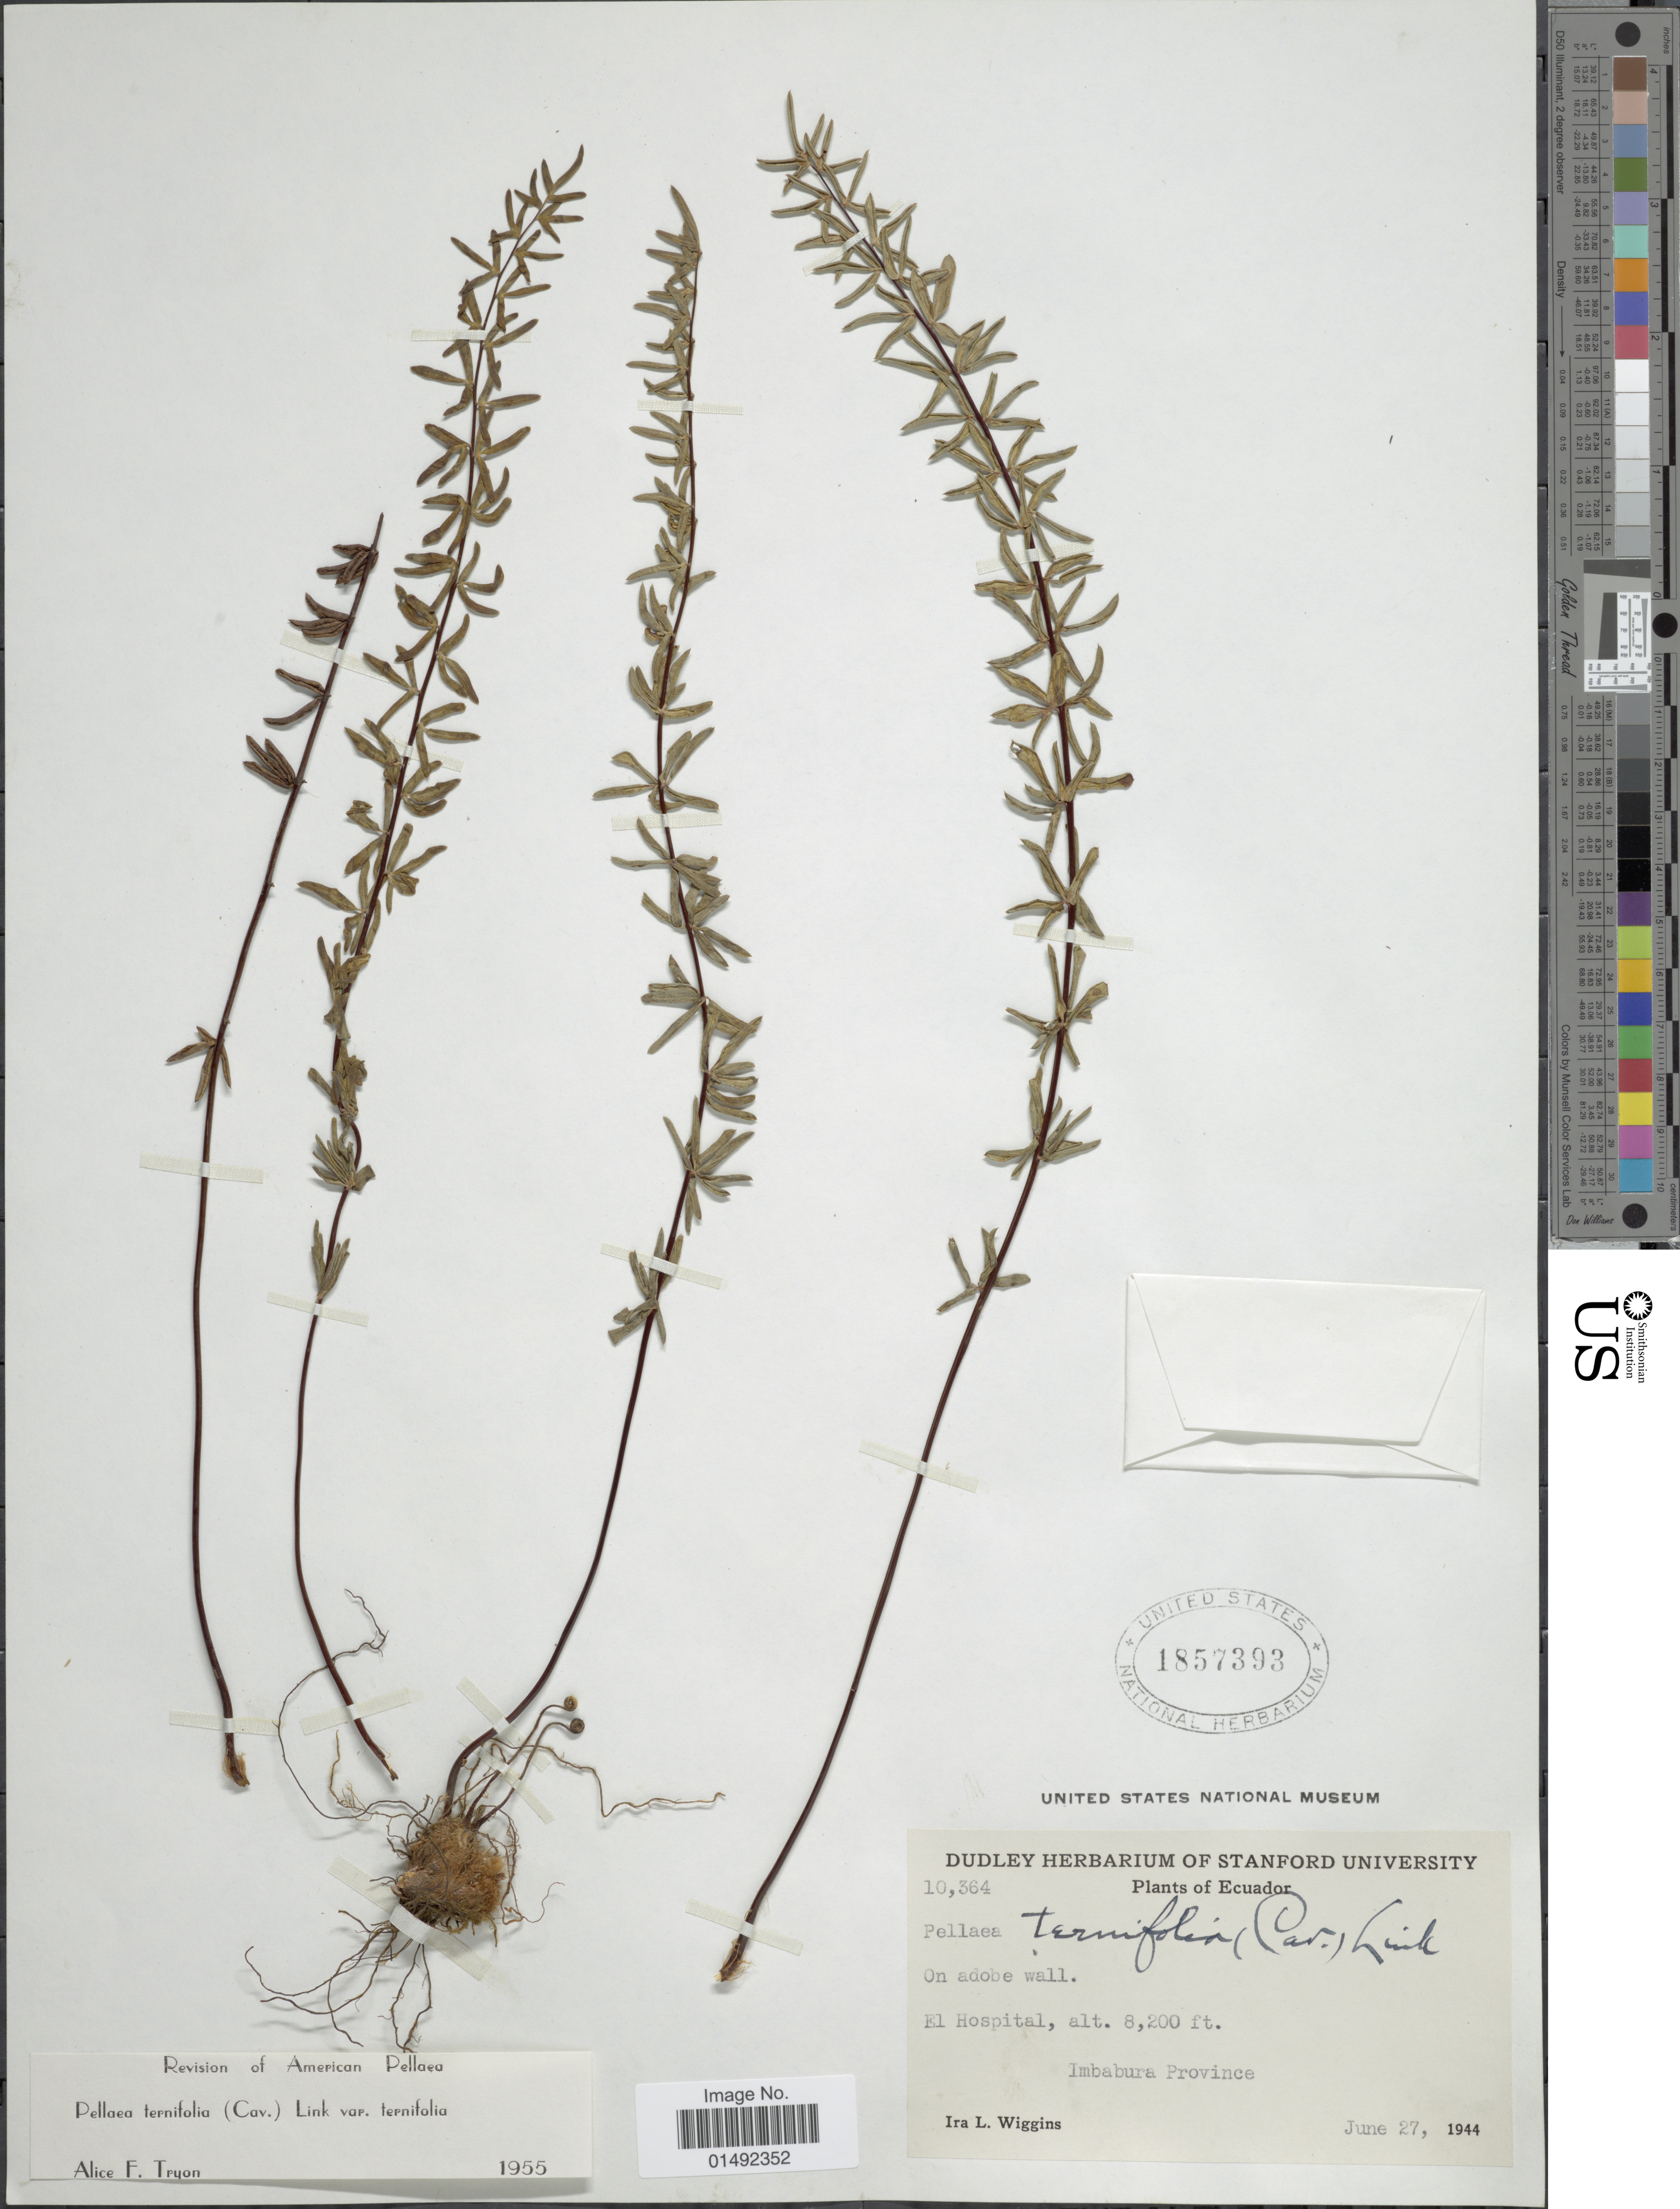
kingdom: Plantae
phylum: Tracheophyta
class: Polypodiopsida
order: Polypodiales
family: Pteridaceae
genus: Pellaea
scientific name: Pellaea ternifolia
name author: (Cav.) Link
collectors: I. L. Wiggins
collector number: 10364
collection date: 1944-06-27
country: Ecuador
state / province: Imbabura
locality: On adobe wall, El Hospital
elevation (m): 2499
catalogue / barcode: US 1857393